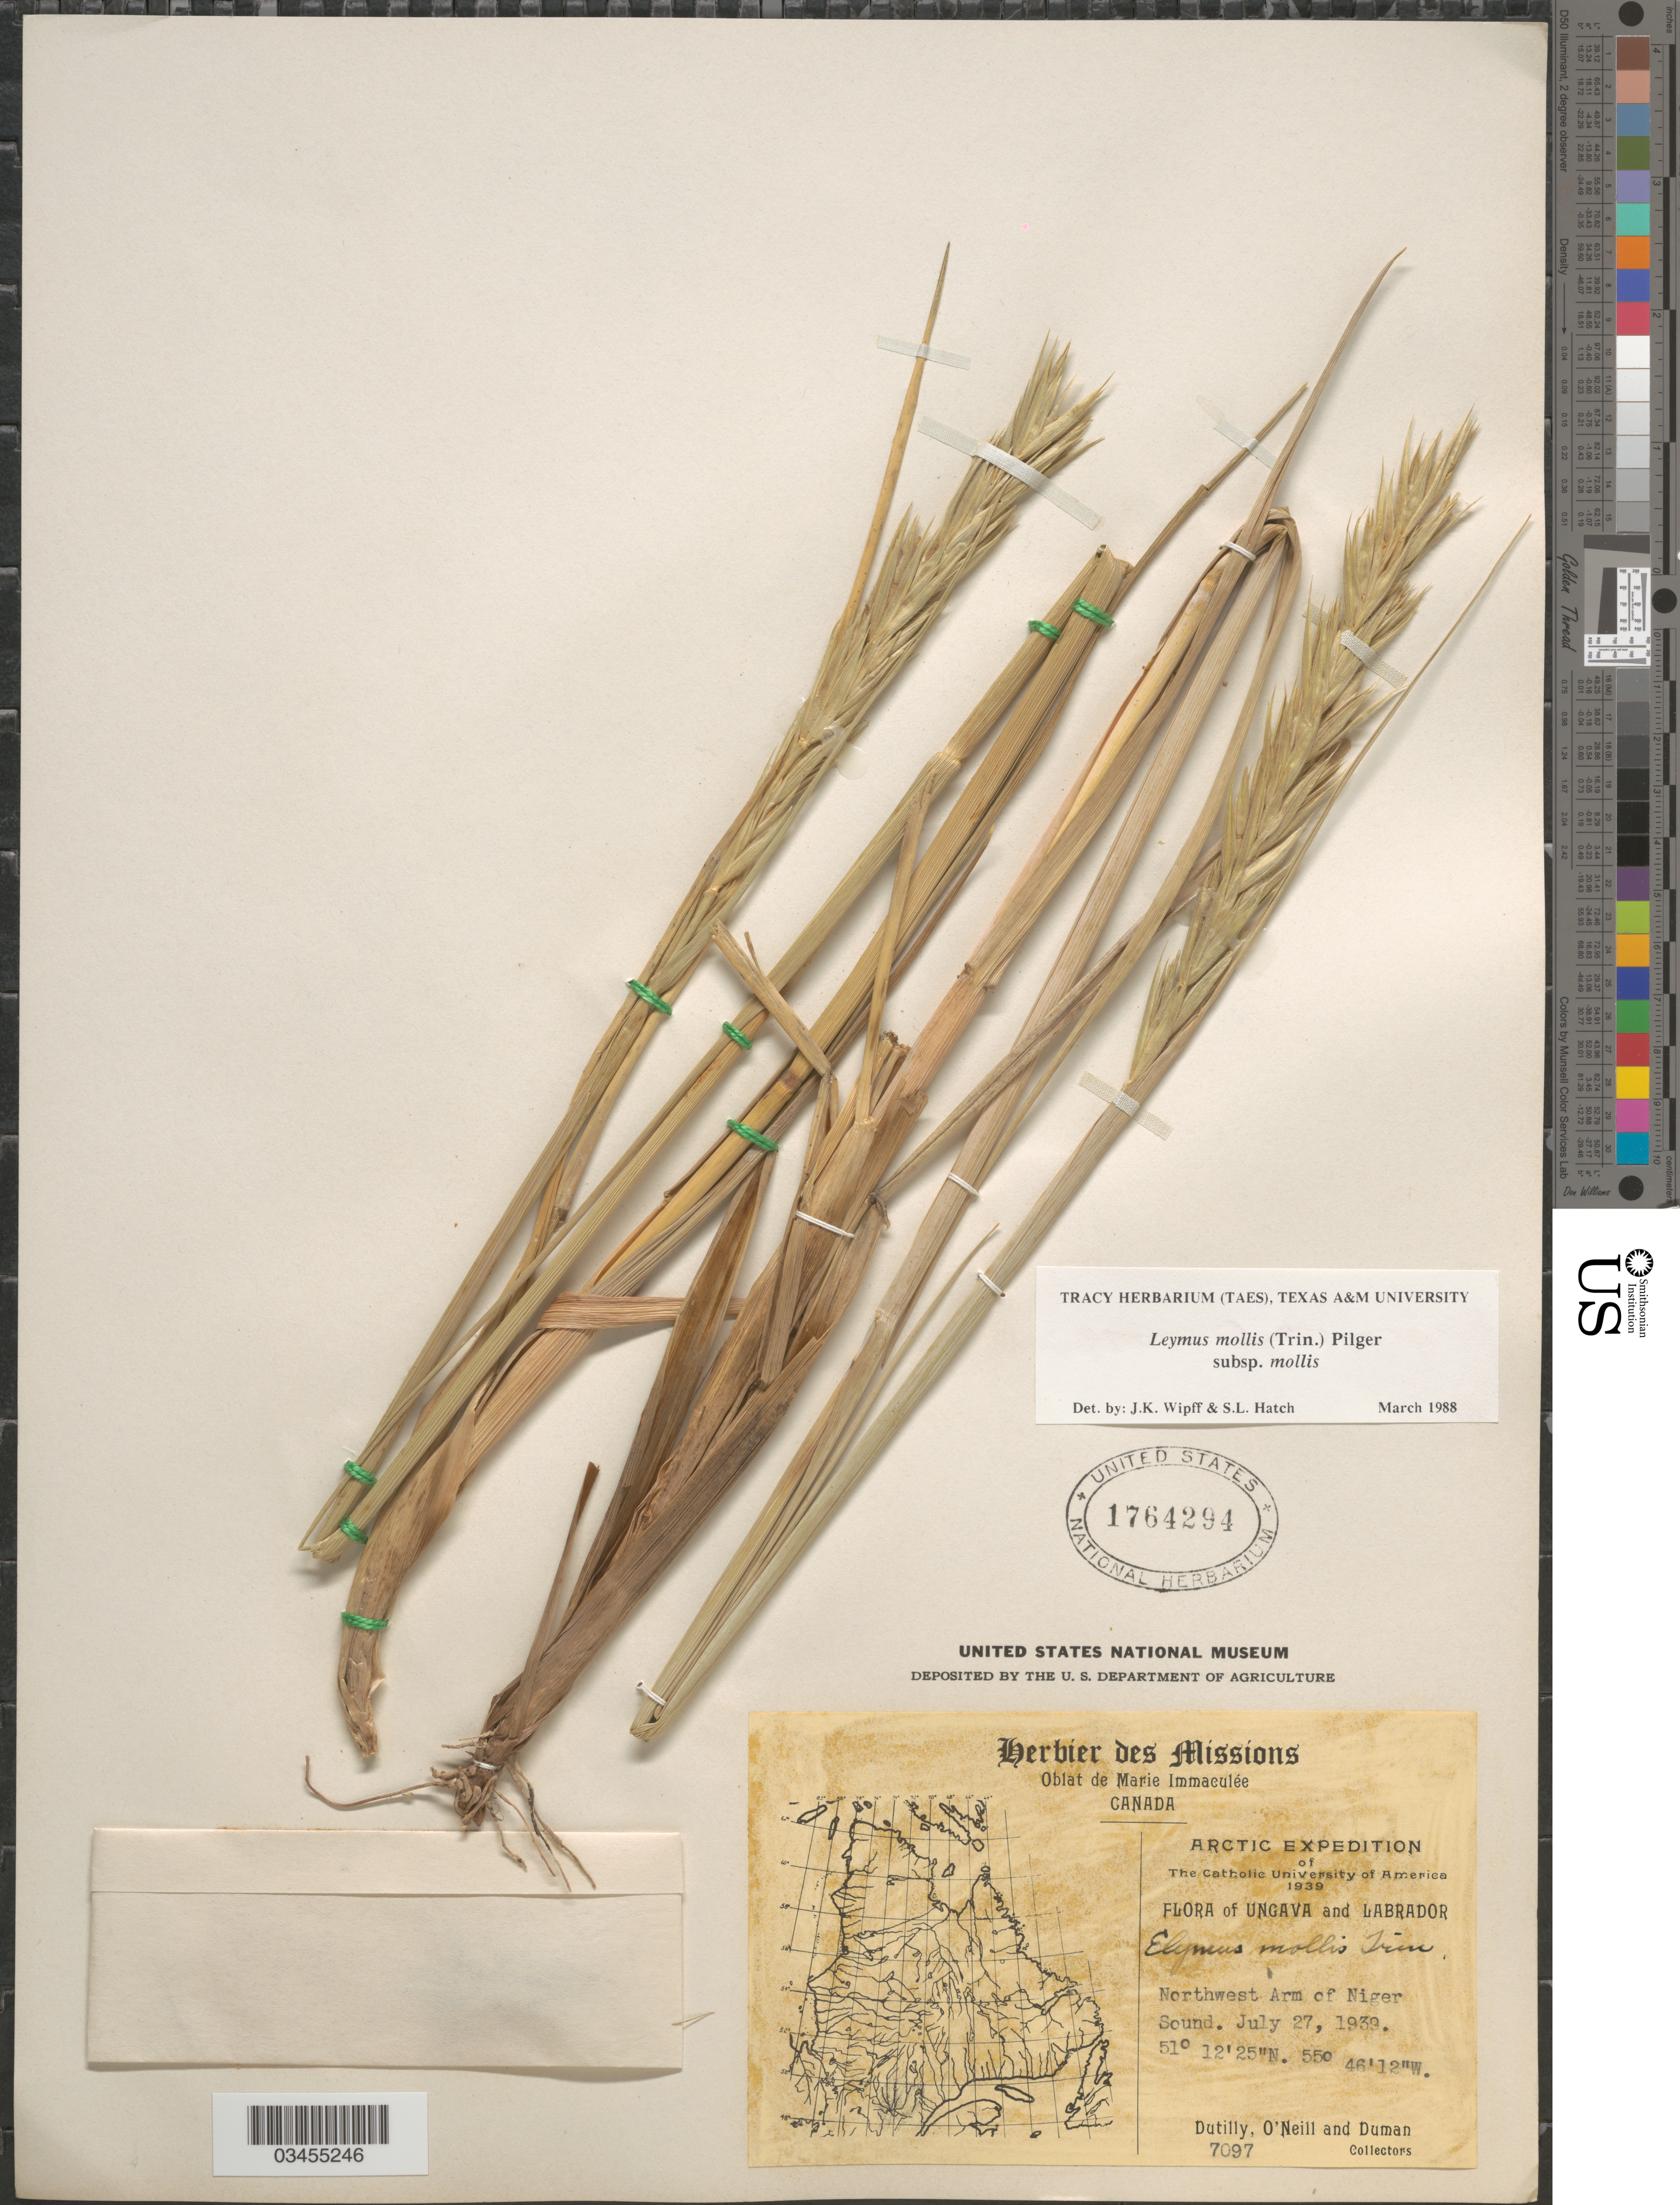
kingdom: Plantae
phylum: Tracheophyta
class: Liliopsida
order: Poales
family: Poaceae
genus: Leymus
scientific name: Leymus mollis subsp. mollis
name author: (Trin.) Pilg.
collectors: -. Dutilly, -. O'Neill & -. Duman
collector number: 7097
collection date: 1930-07-27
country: Canada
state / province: Newfoundland and Labrador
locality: Arctic Expedition of The Catholic University of America 1939. Ungava and Labrador. Northwest Arm of Niger Sound.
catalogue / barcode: US 1764294